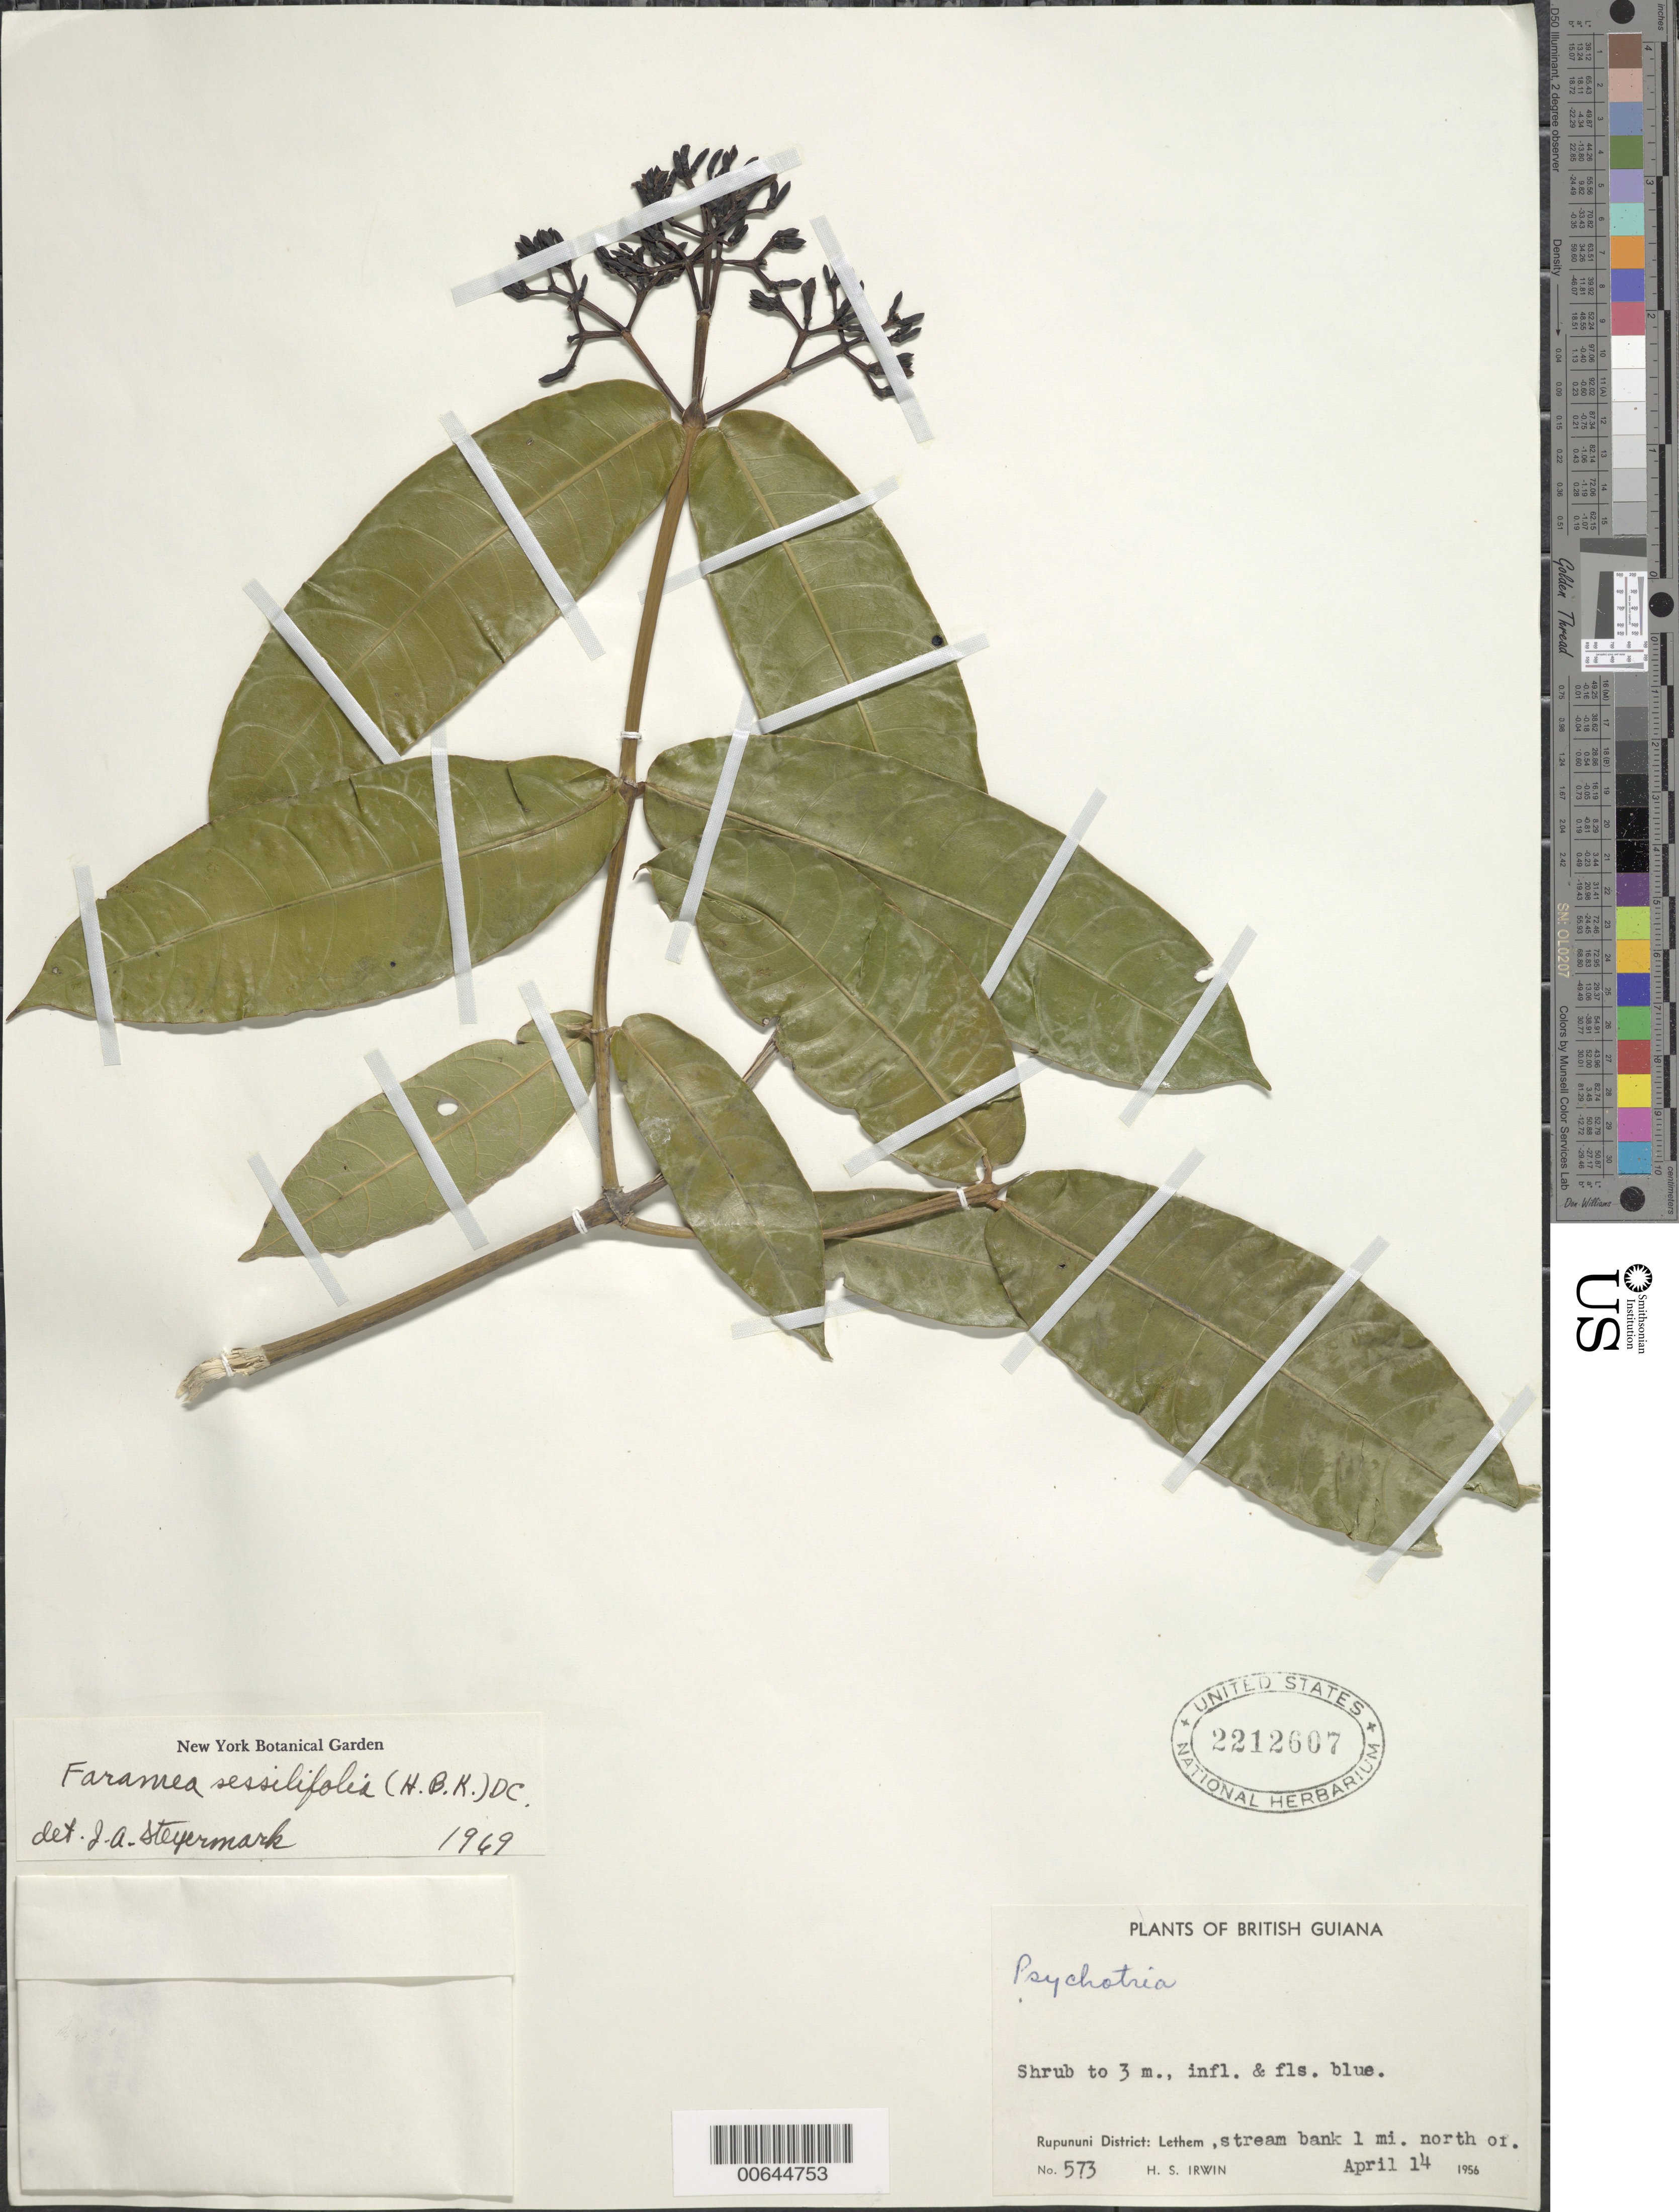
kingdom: Plantae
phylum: Tracheophyta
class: Magnoliopsida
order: Gentianales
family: Rubiaceae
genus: Faramea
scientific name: Faramea sessilifolia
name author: (Kunth) DC.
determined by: Steyermark, Julian A., (VEN)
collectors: H. Irwin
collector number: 573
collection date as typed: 14-Apr-56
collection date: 1956-04-14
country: Guyana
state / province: U. Takutu-U. Essequibo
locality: Rupununi Dist., Lethem, 1 mi. N of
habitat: Stream bank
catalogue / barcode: US 2212607